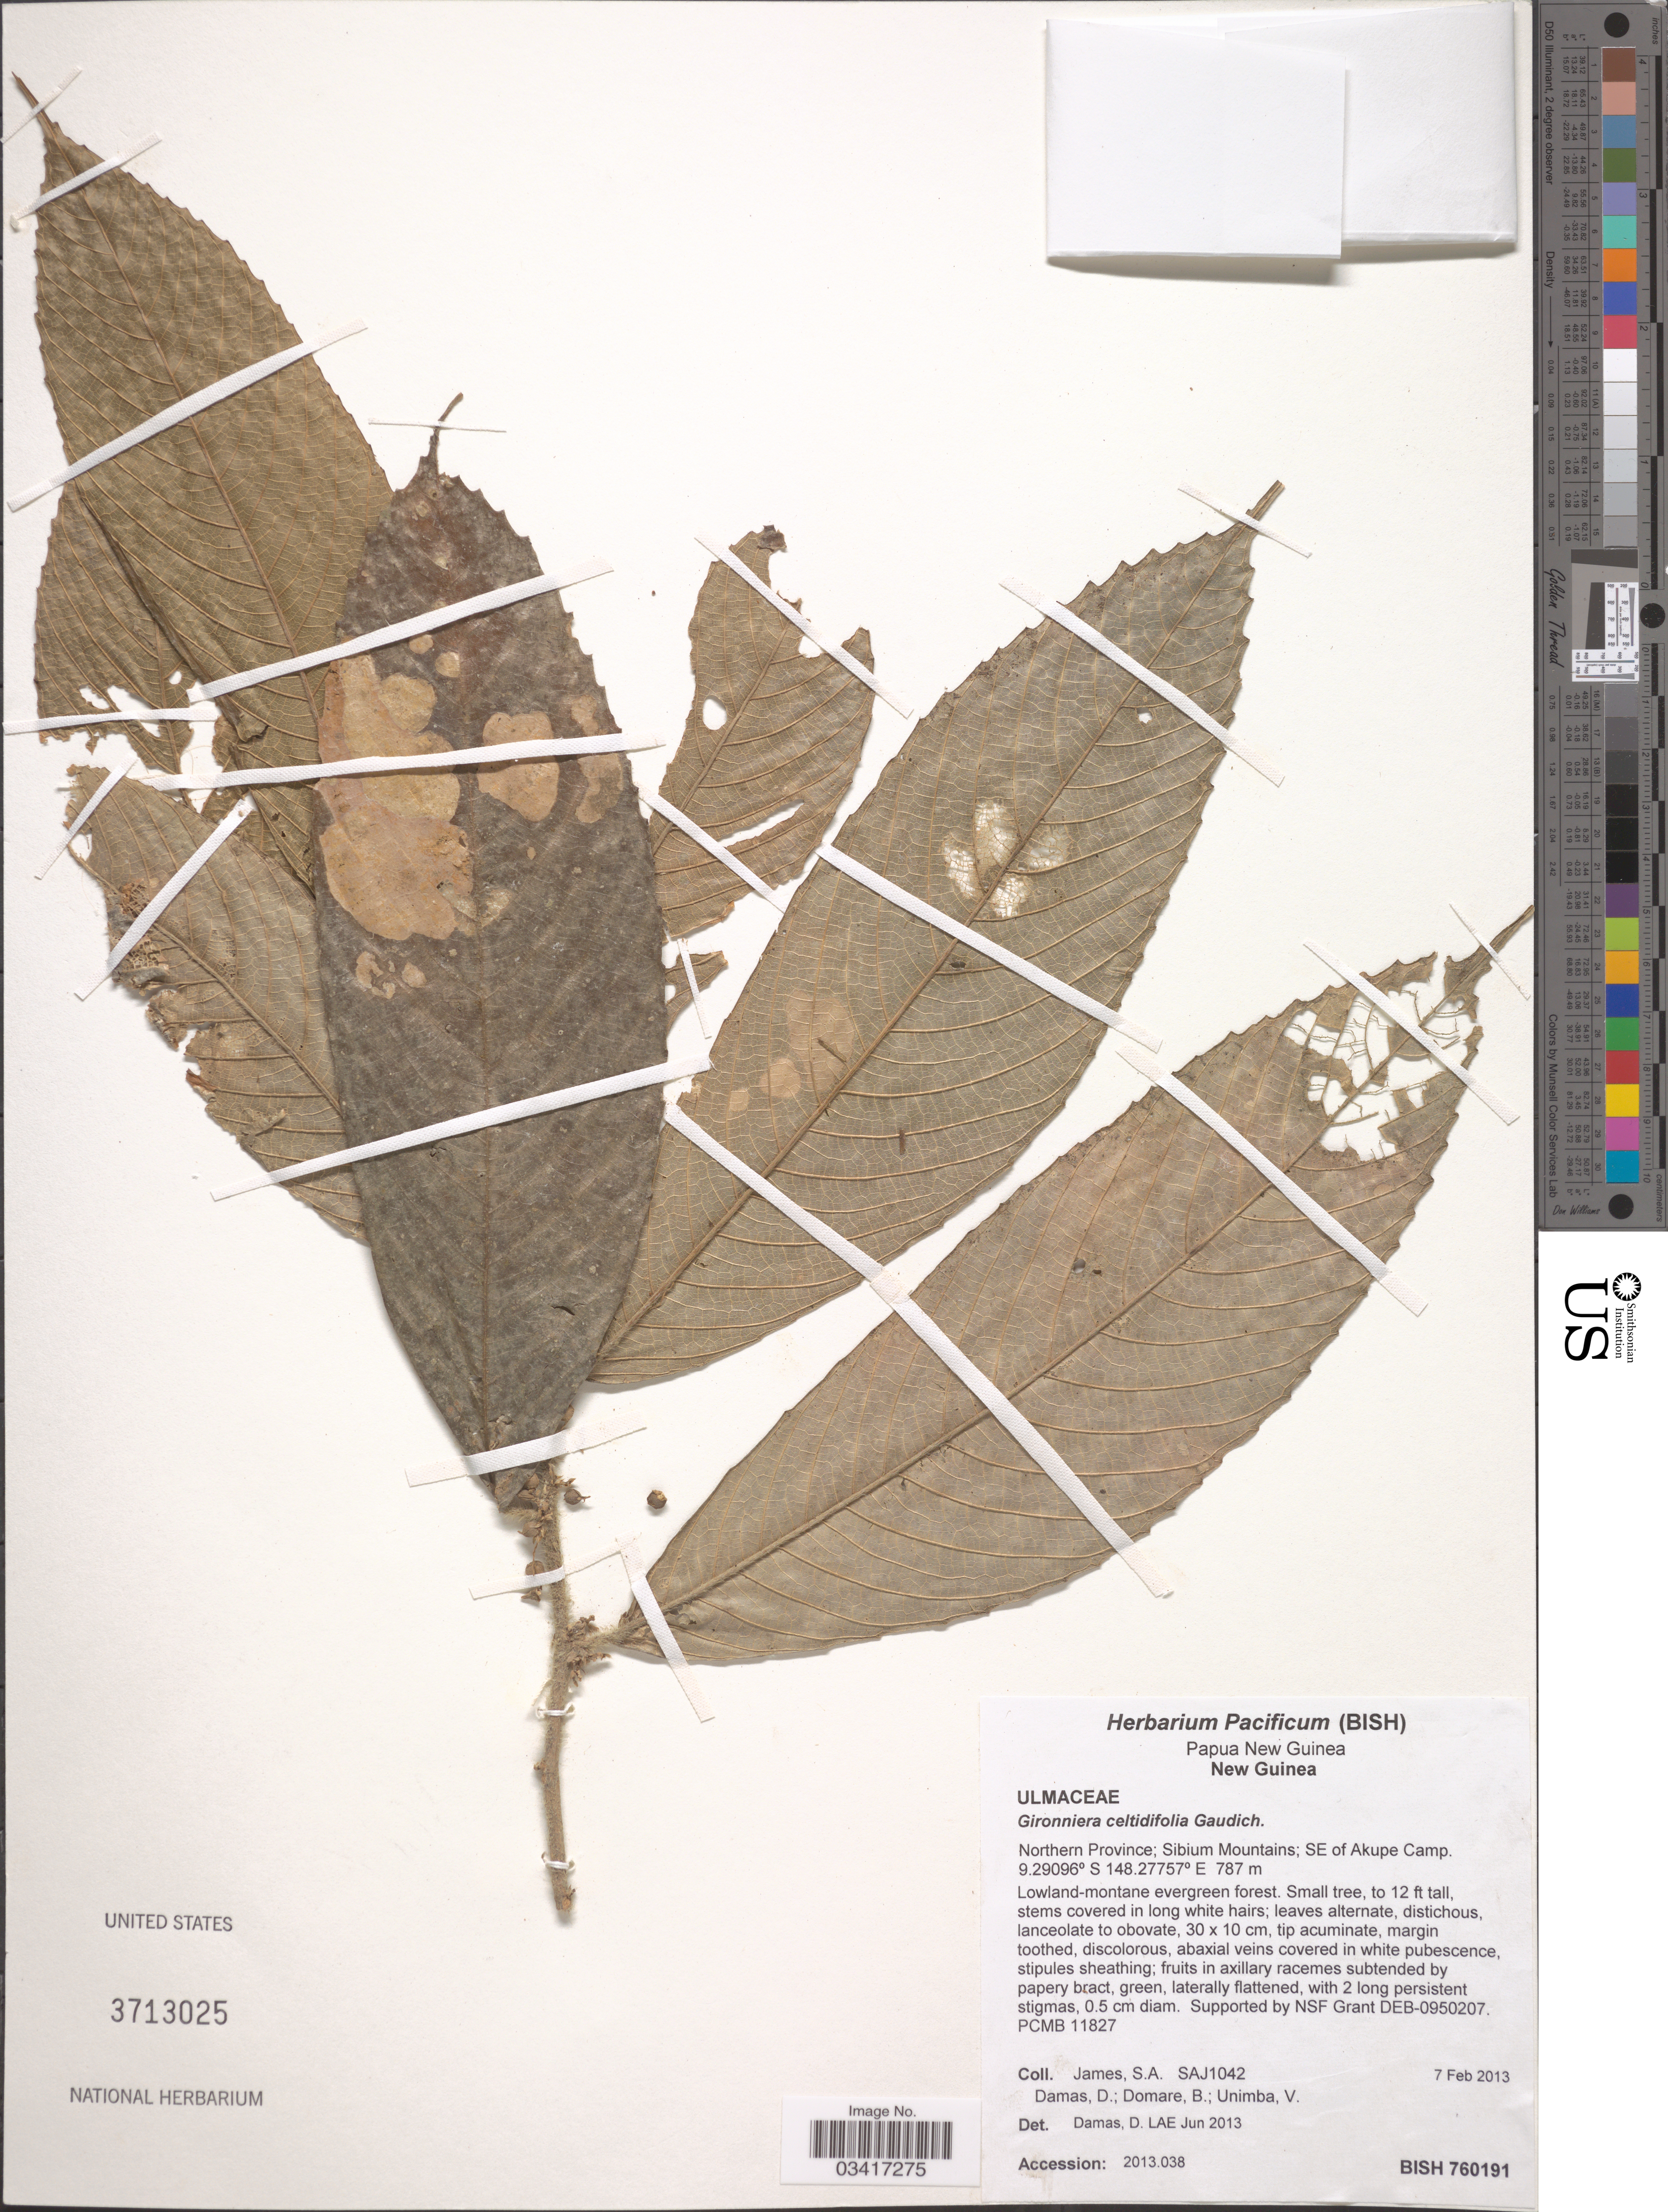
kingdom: Plantae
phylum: Tracheophyta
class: Magnoliopsida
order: Rosales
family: Cannabaceae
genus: Gironniera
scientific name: Gironniera celtidifolia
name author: Gaudich.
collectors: S. James, D. Damas, B. Domare & V. Unimba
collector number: SAJ1042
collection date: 2013-02-07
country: Papua New Guinea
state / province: Northern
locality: New Guinea. Sibium Mountains; SE of Akupe Camp.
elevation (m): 787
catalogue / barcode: US 3713025